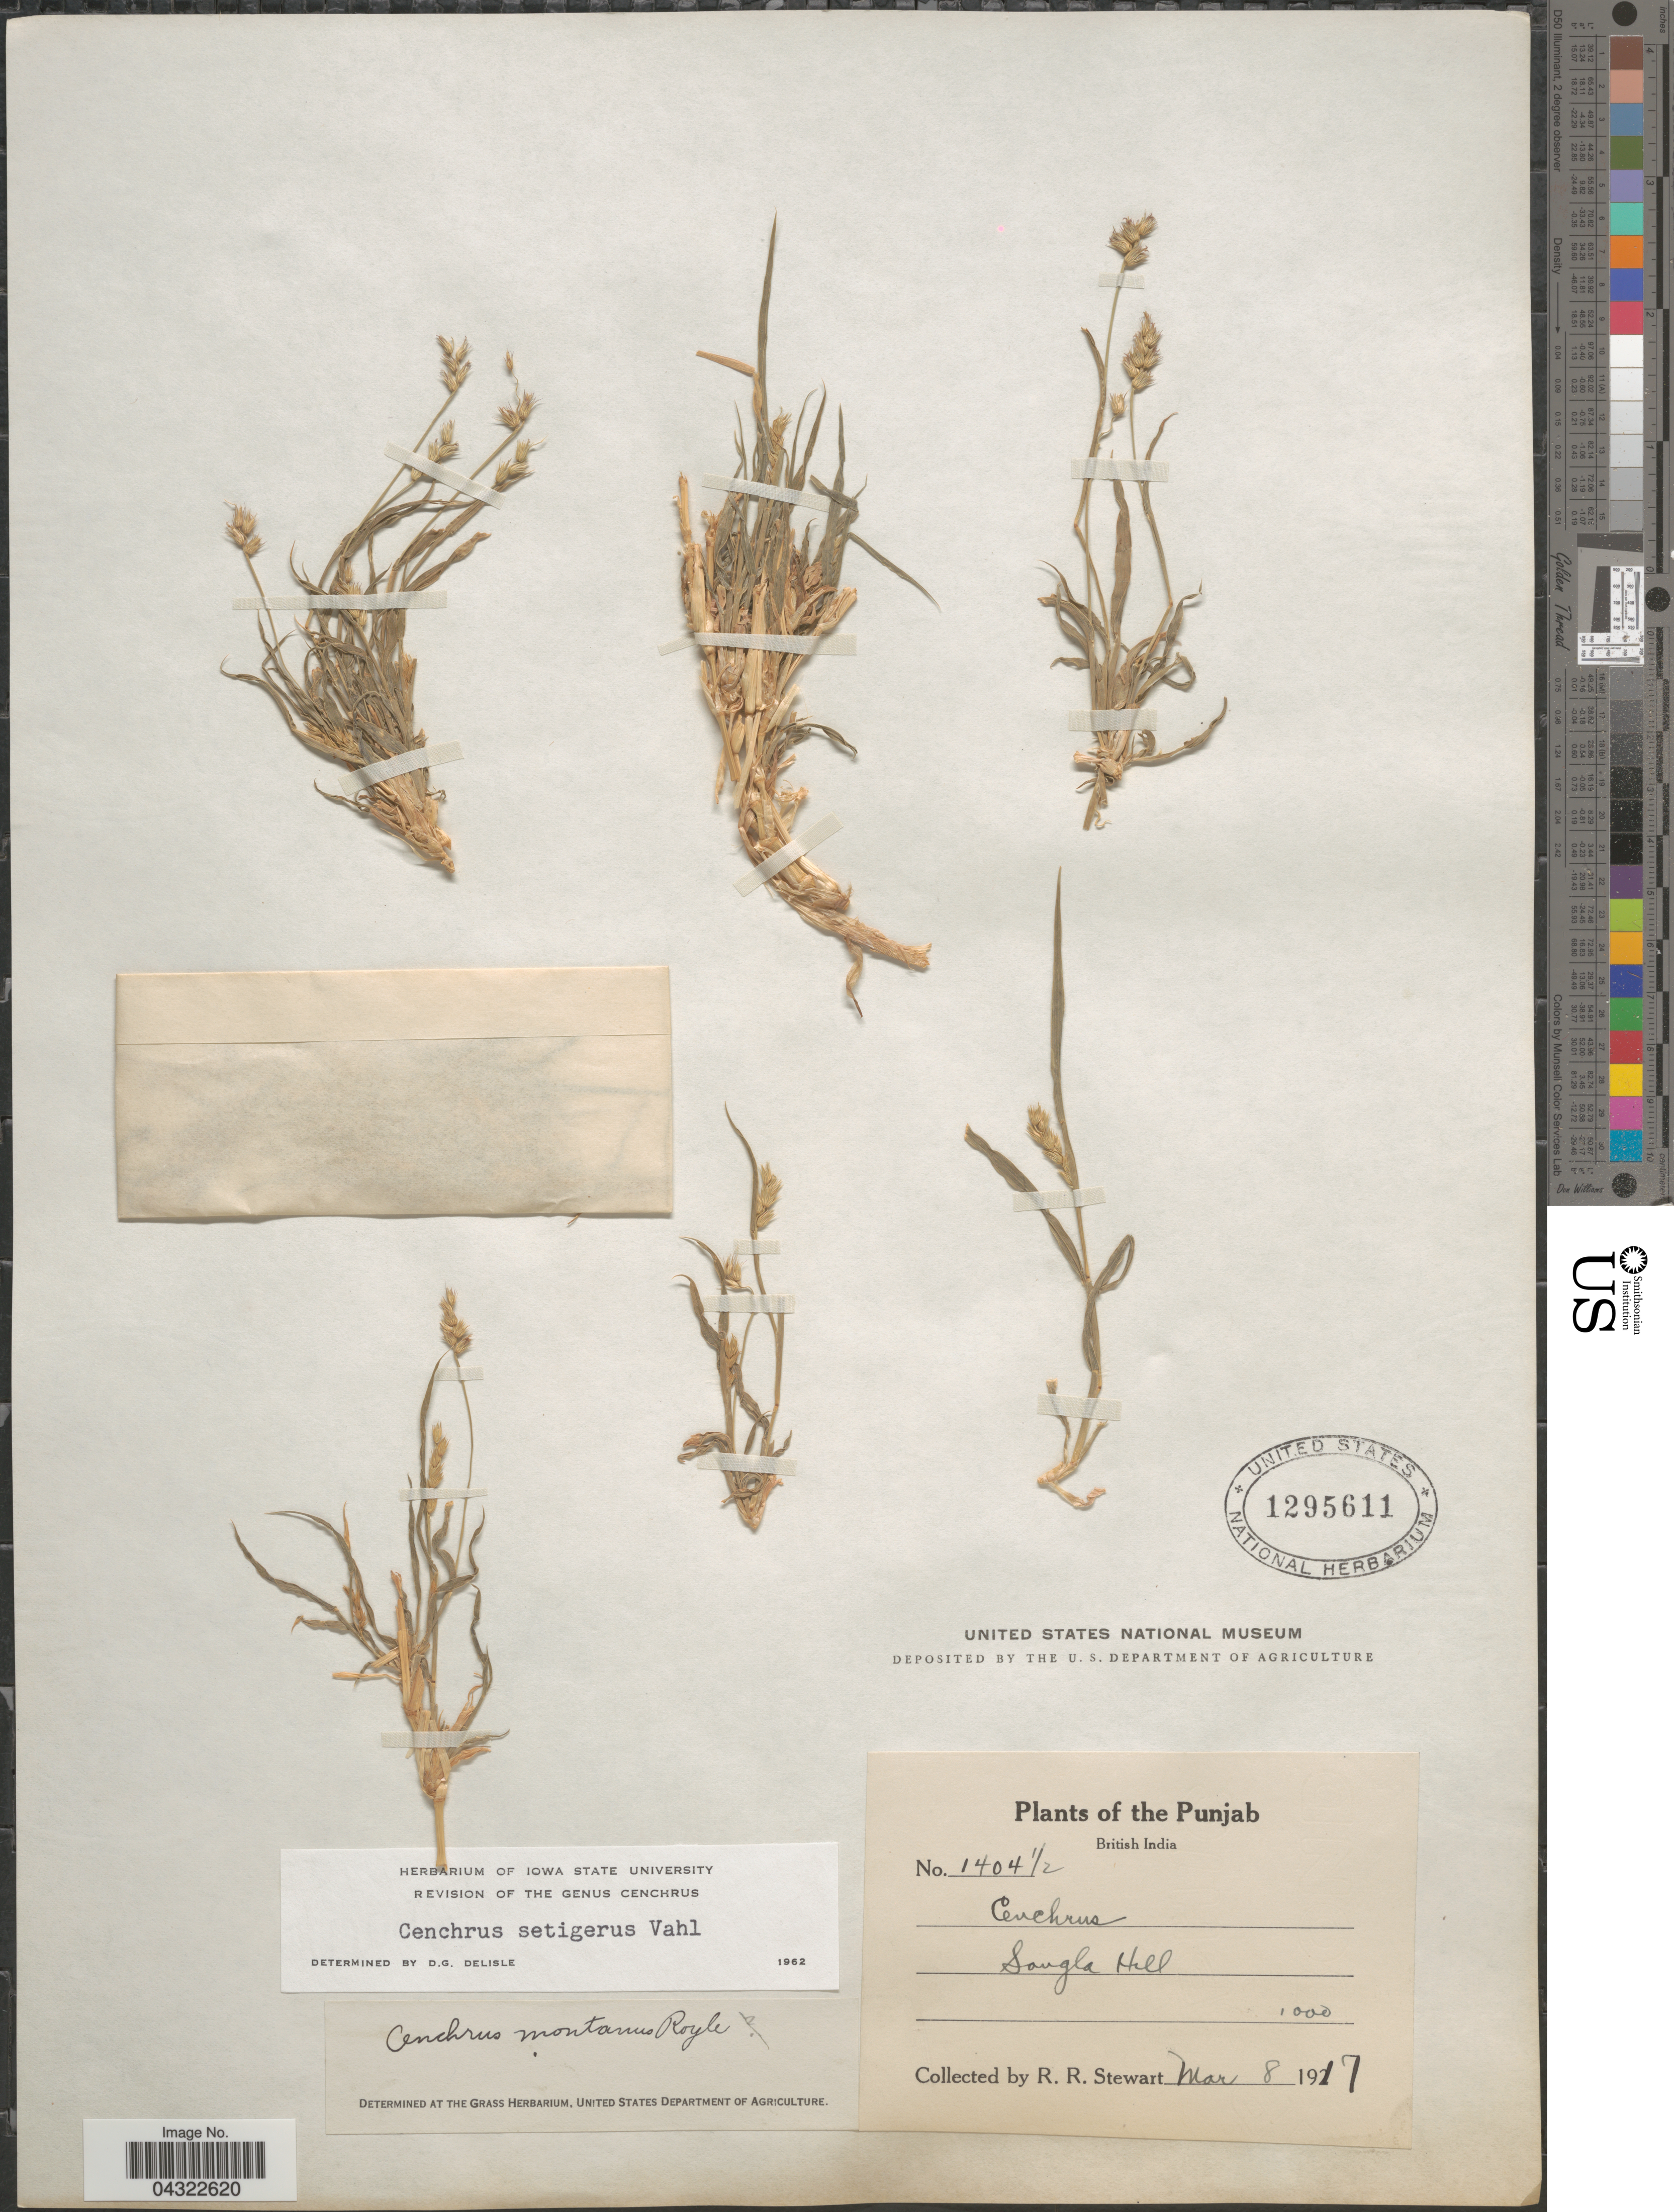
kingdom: Plantae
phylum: Tracheophyta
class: Liliopsida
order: Poales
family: Poaceae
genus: Cenchrus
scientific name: Cenchrus setiger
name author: Vahl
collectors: R. Stewart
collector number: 1404 1/2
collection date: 1917-03-08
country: India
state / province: Punjab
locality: The Punjab. British India. Sangla Hill.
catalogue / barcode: US 1295611